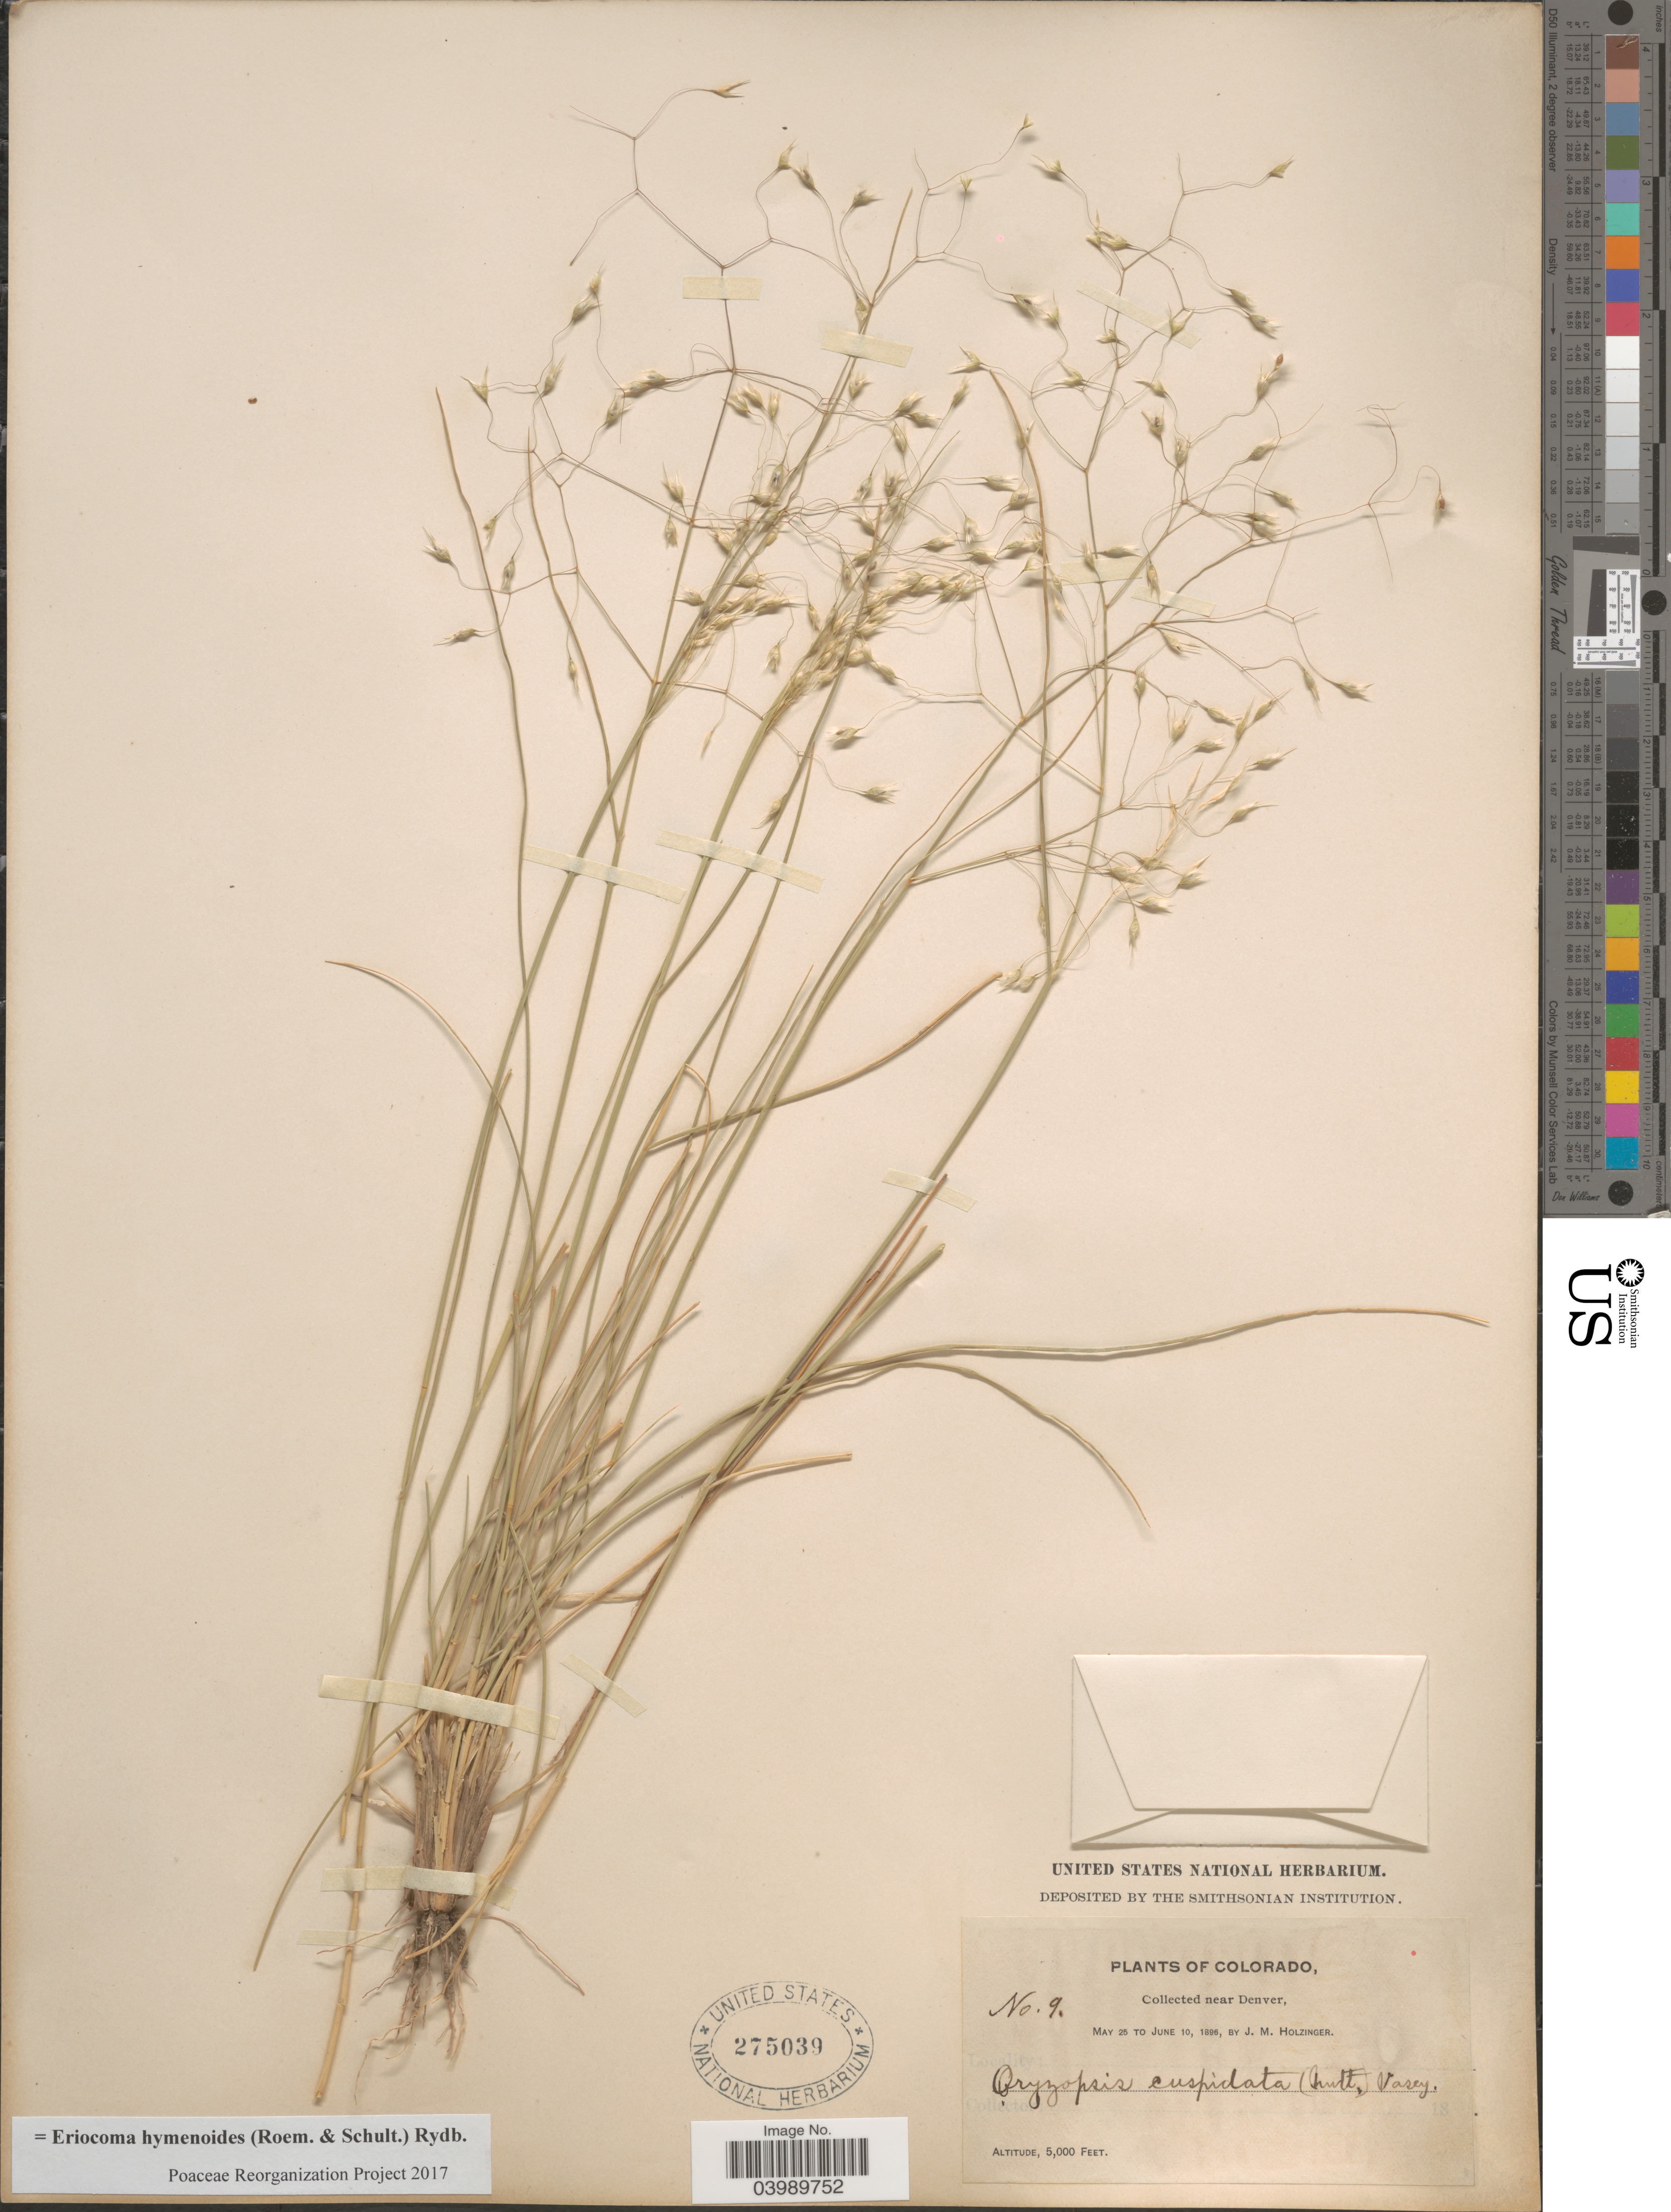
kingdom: Plantae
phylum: Tracheophyta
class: Liliopsida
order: Poales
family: Poaceae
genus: Eriocoma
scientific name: Eriocoma hymenoides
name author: (Roem. & Schult.) Rydb.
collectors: J. M. Holzinger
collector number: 9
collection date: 1896-05-25/1896-06-10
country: United States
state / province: Colorado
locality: Near Denver.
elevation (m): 1524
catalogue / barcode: US 275039